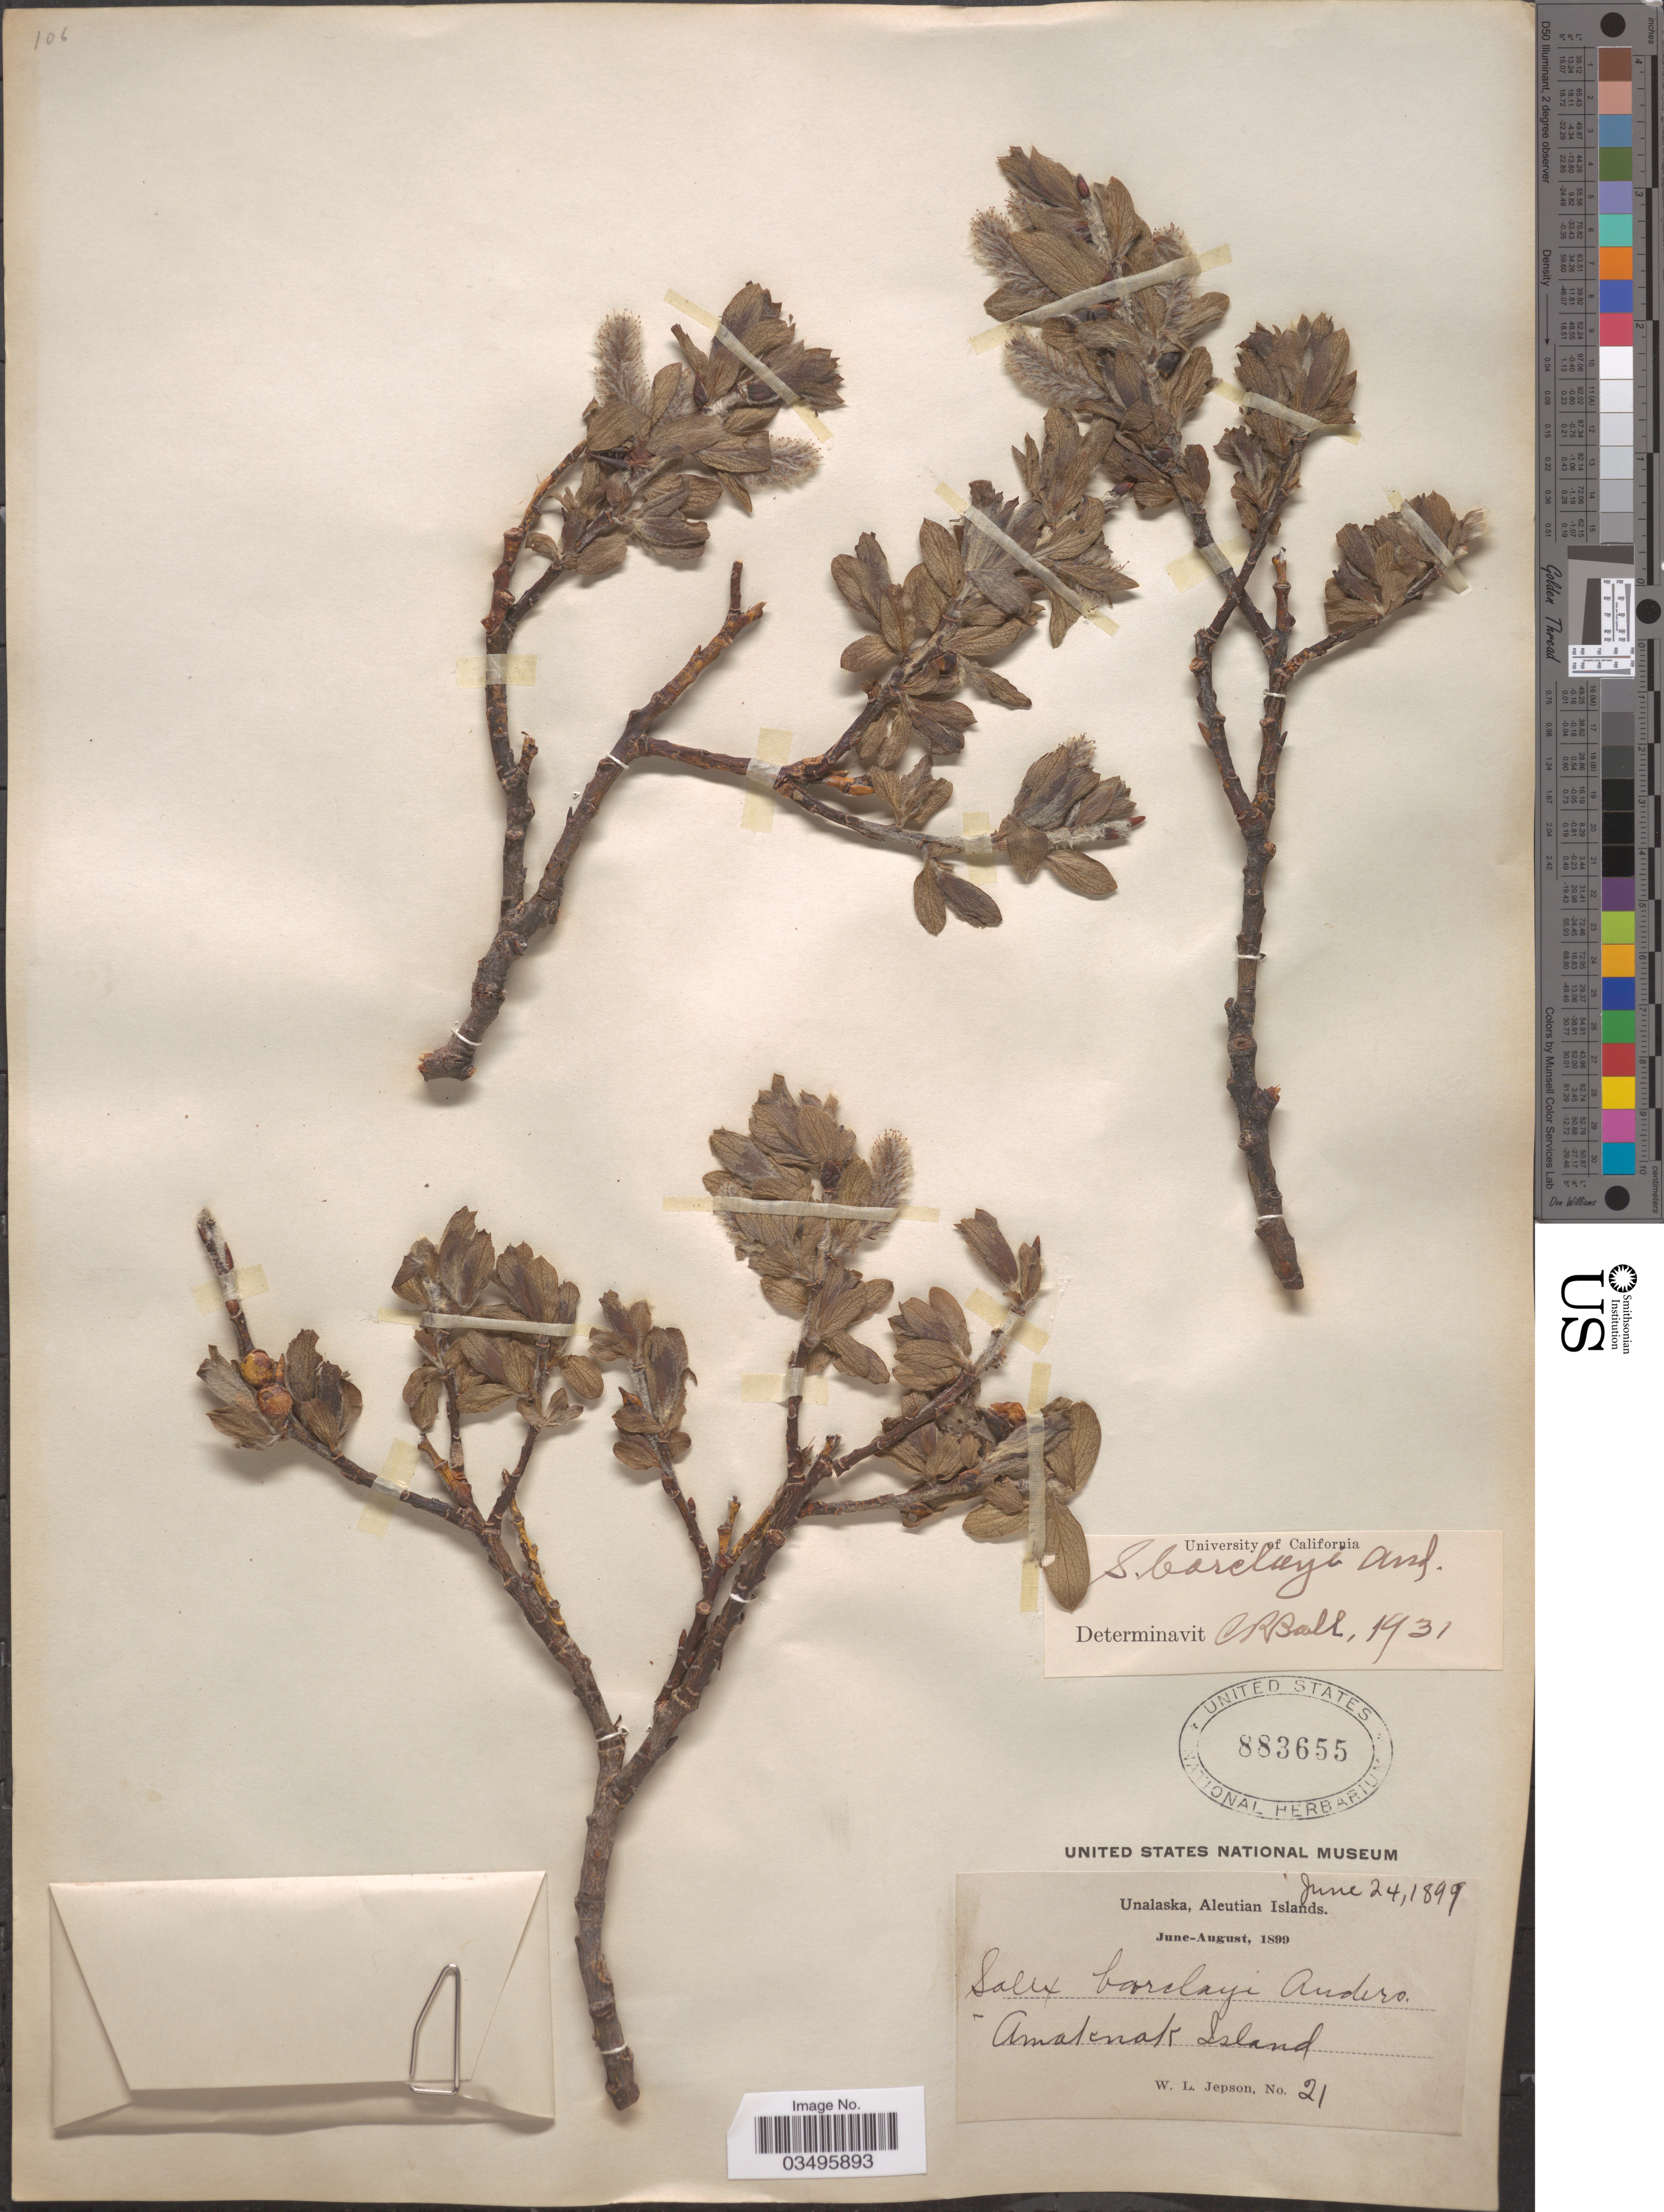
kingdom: Plantae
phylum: Tracheophyta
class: Magnoliopsida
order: Malpighiales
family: Salicaceae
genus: Salix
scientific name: Salix barclayi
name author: Andersson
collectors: W. L. Jepson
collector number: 21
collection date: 1899-06-24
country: United States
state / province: Alaska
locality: Unalaska, Aleutian Islands. Amaknak Island.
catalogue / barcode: US 883655